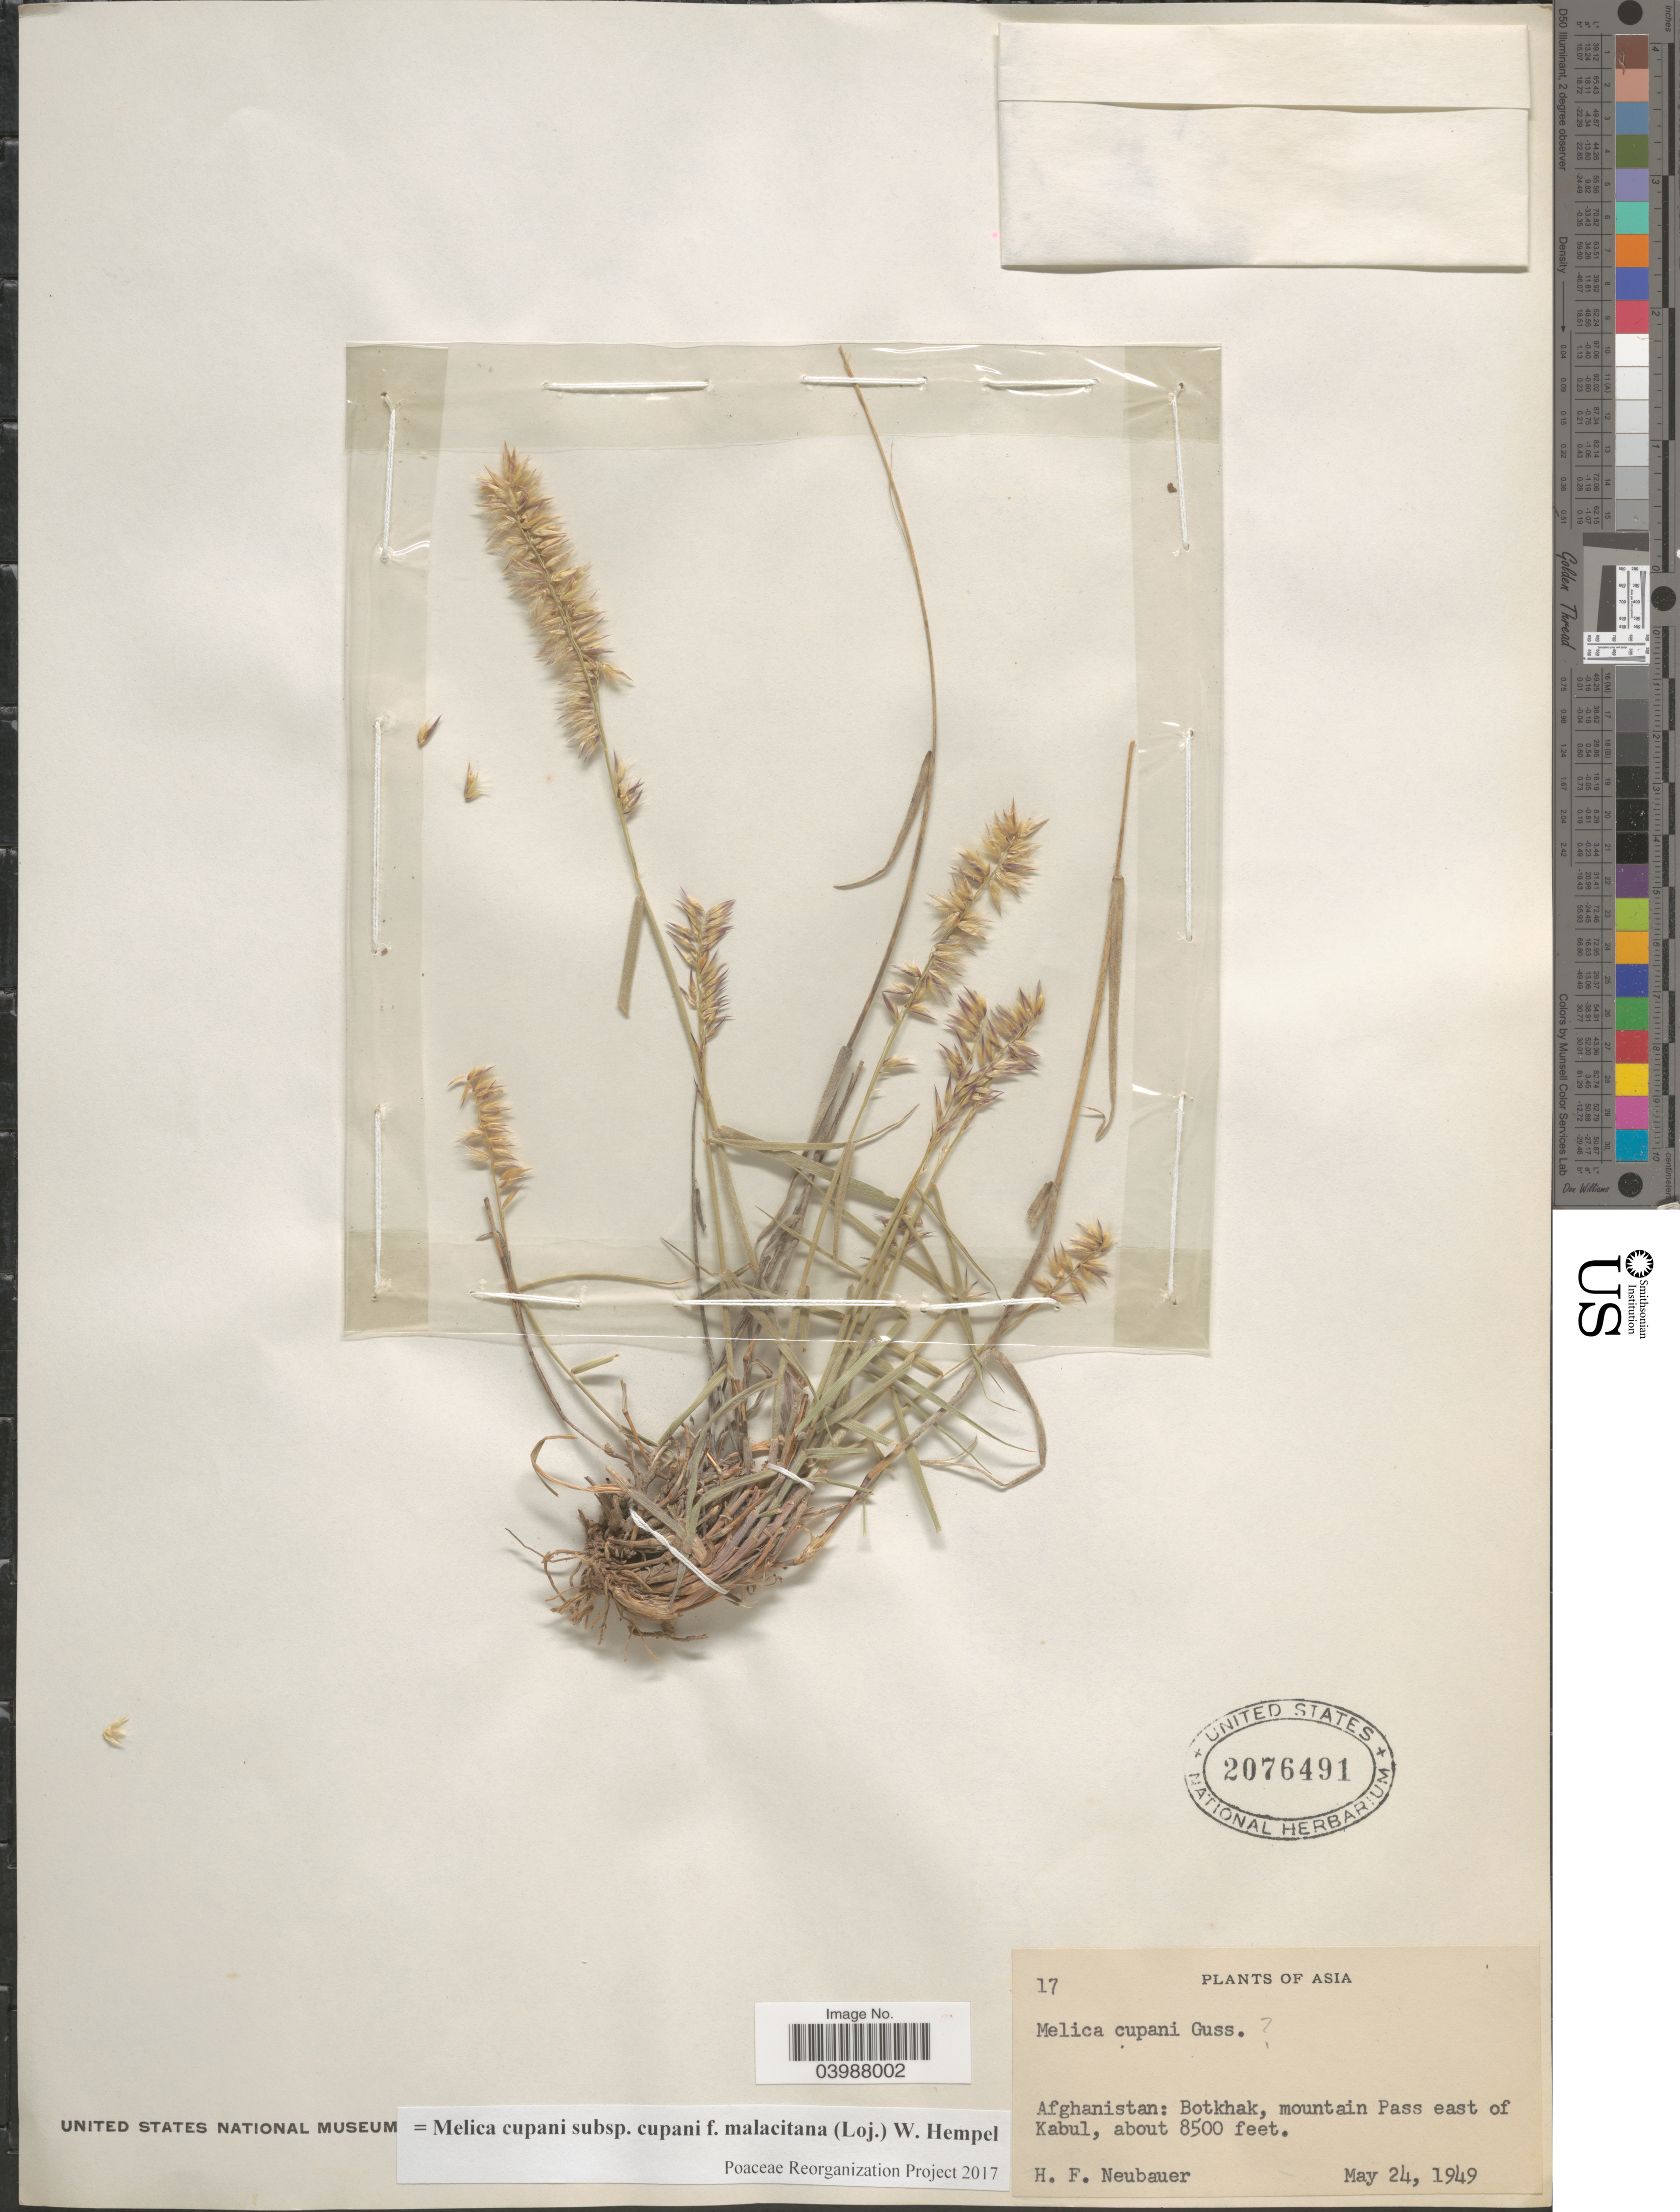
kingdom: Plantae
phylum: Tracheophyta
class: Liliopsida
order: Poales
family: Poaceae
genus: Melica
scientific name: Melica cupani subsp. cupani f. malacitana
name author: W. Hempel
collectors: H. Neubauer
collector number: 17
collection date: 1949-05-24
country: Afghanistan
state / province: Kabul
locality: Asia. Botkhak, mountain Pass east of Kabul.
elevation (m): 2591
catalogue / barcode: US 2076491